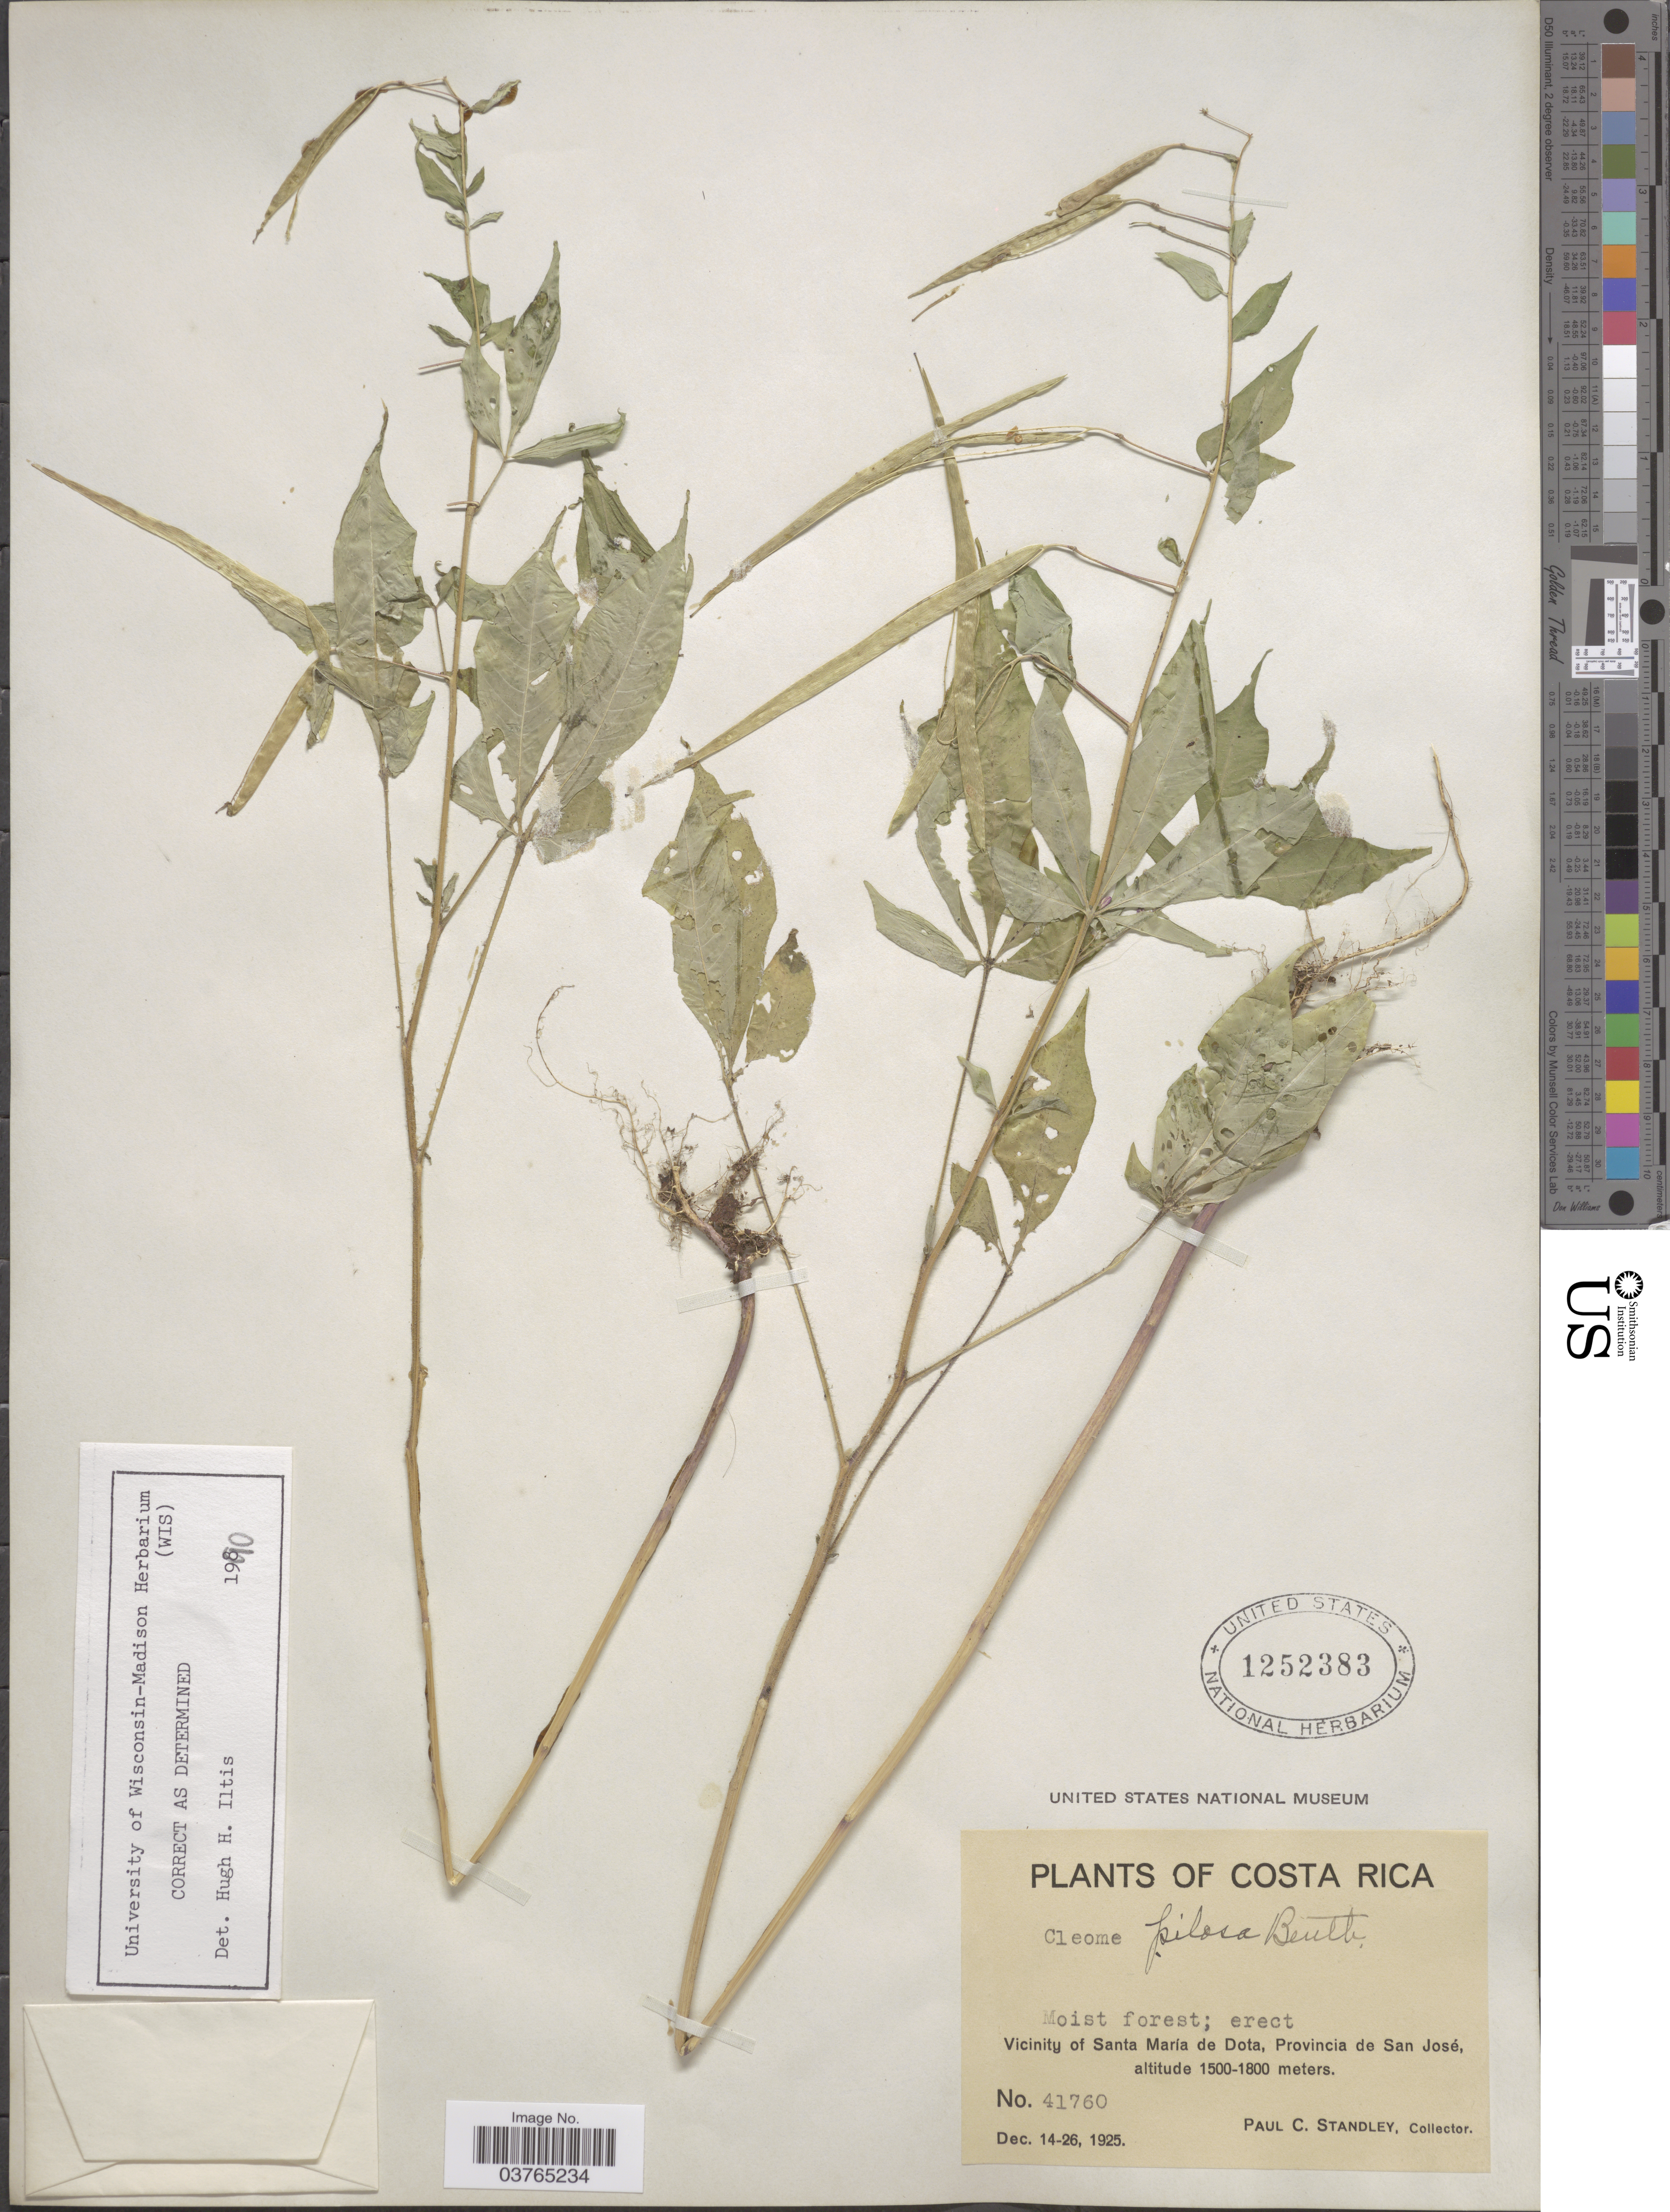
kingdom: Plantae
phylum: Tracheophyta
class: Magnoliopsida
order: Brassicales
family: Cleomaceae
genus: Cochranella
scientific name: Cochranella pilosa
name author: (Benth.) E.M. McGinty & Roalson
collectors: P. C. Standley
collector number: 41760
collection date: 1925-12-14/1925-12-26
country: Costa Rica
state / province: San José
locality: Vicinity of Santa María de Dota.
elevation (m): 1500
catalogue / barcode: US 1252383